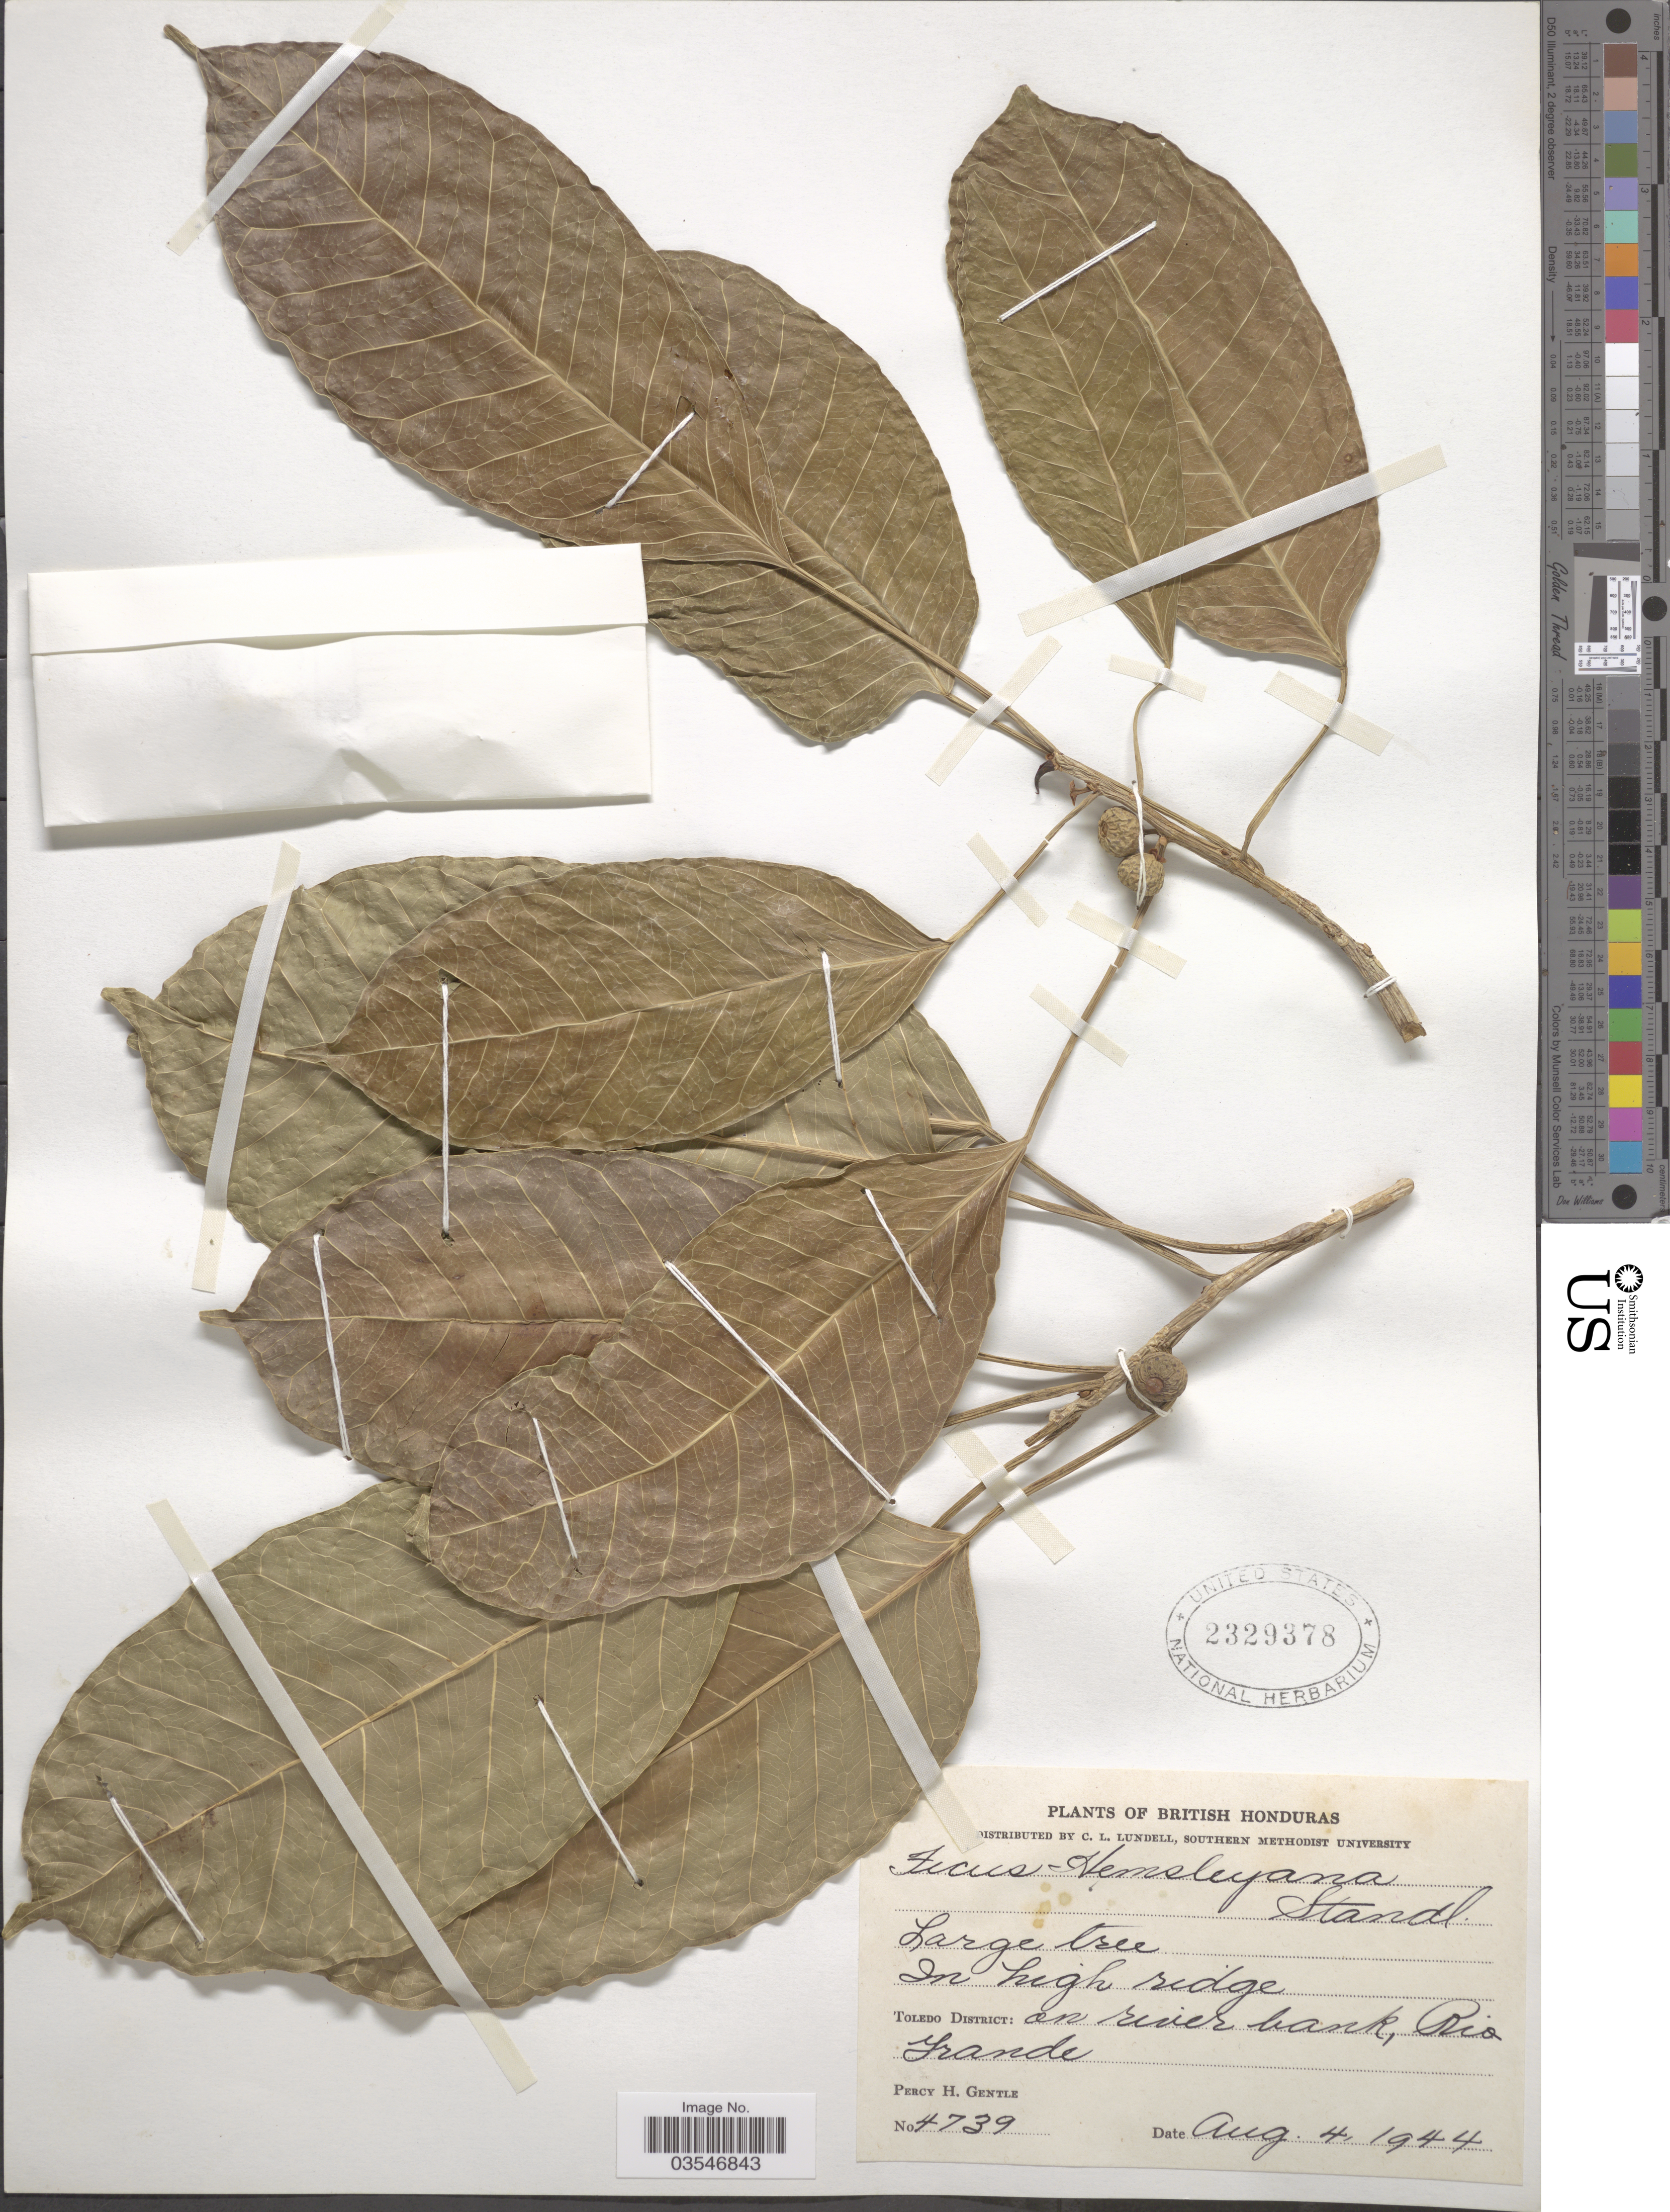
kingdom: Plantae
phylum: Tracheophyta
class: Magnoliopsida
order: Rosales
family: Moraceae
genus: Ficus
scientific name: Ficus citrifolia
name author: Mill.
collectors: P. H. Gentle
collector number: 4739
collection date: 1944-08-04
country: Belize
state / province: Toledo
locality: British Honduras. Toledo District: on river bank, Rio Grande.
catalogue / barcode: US 2329378